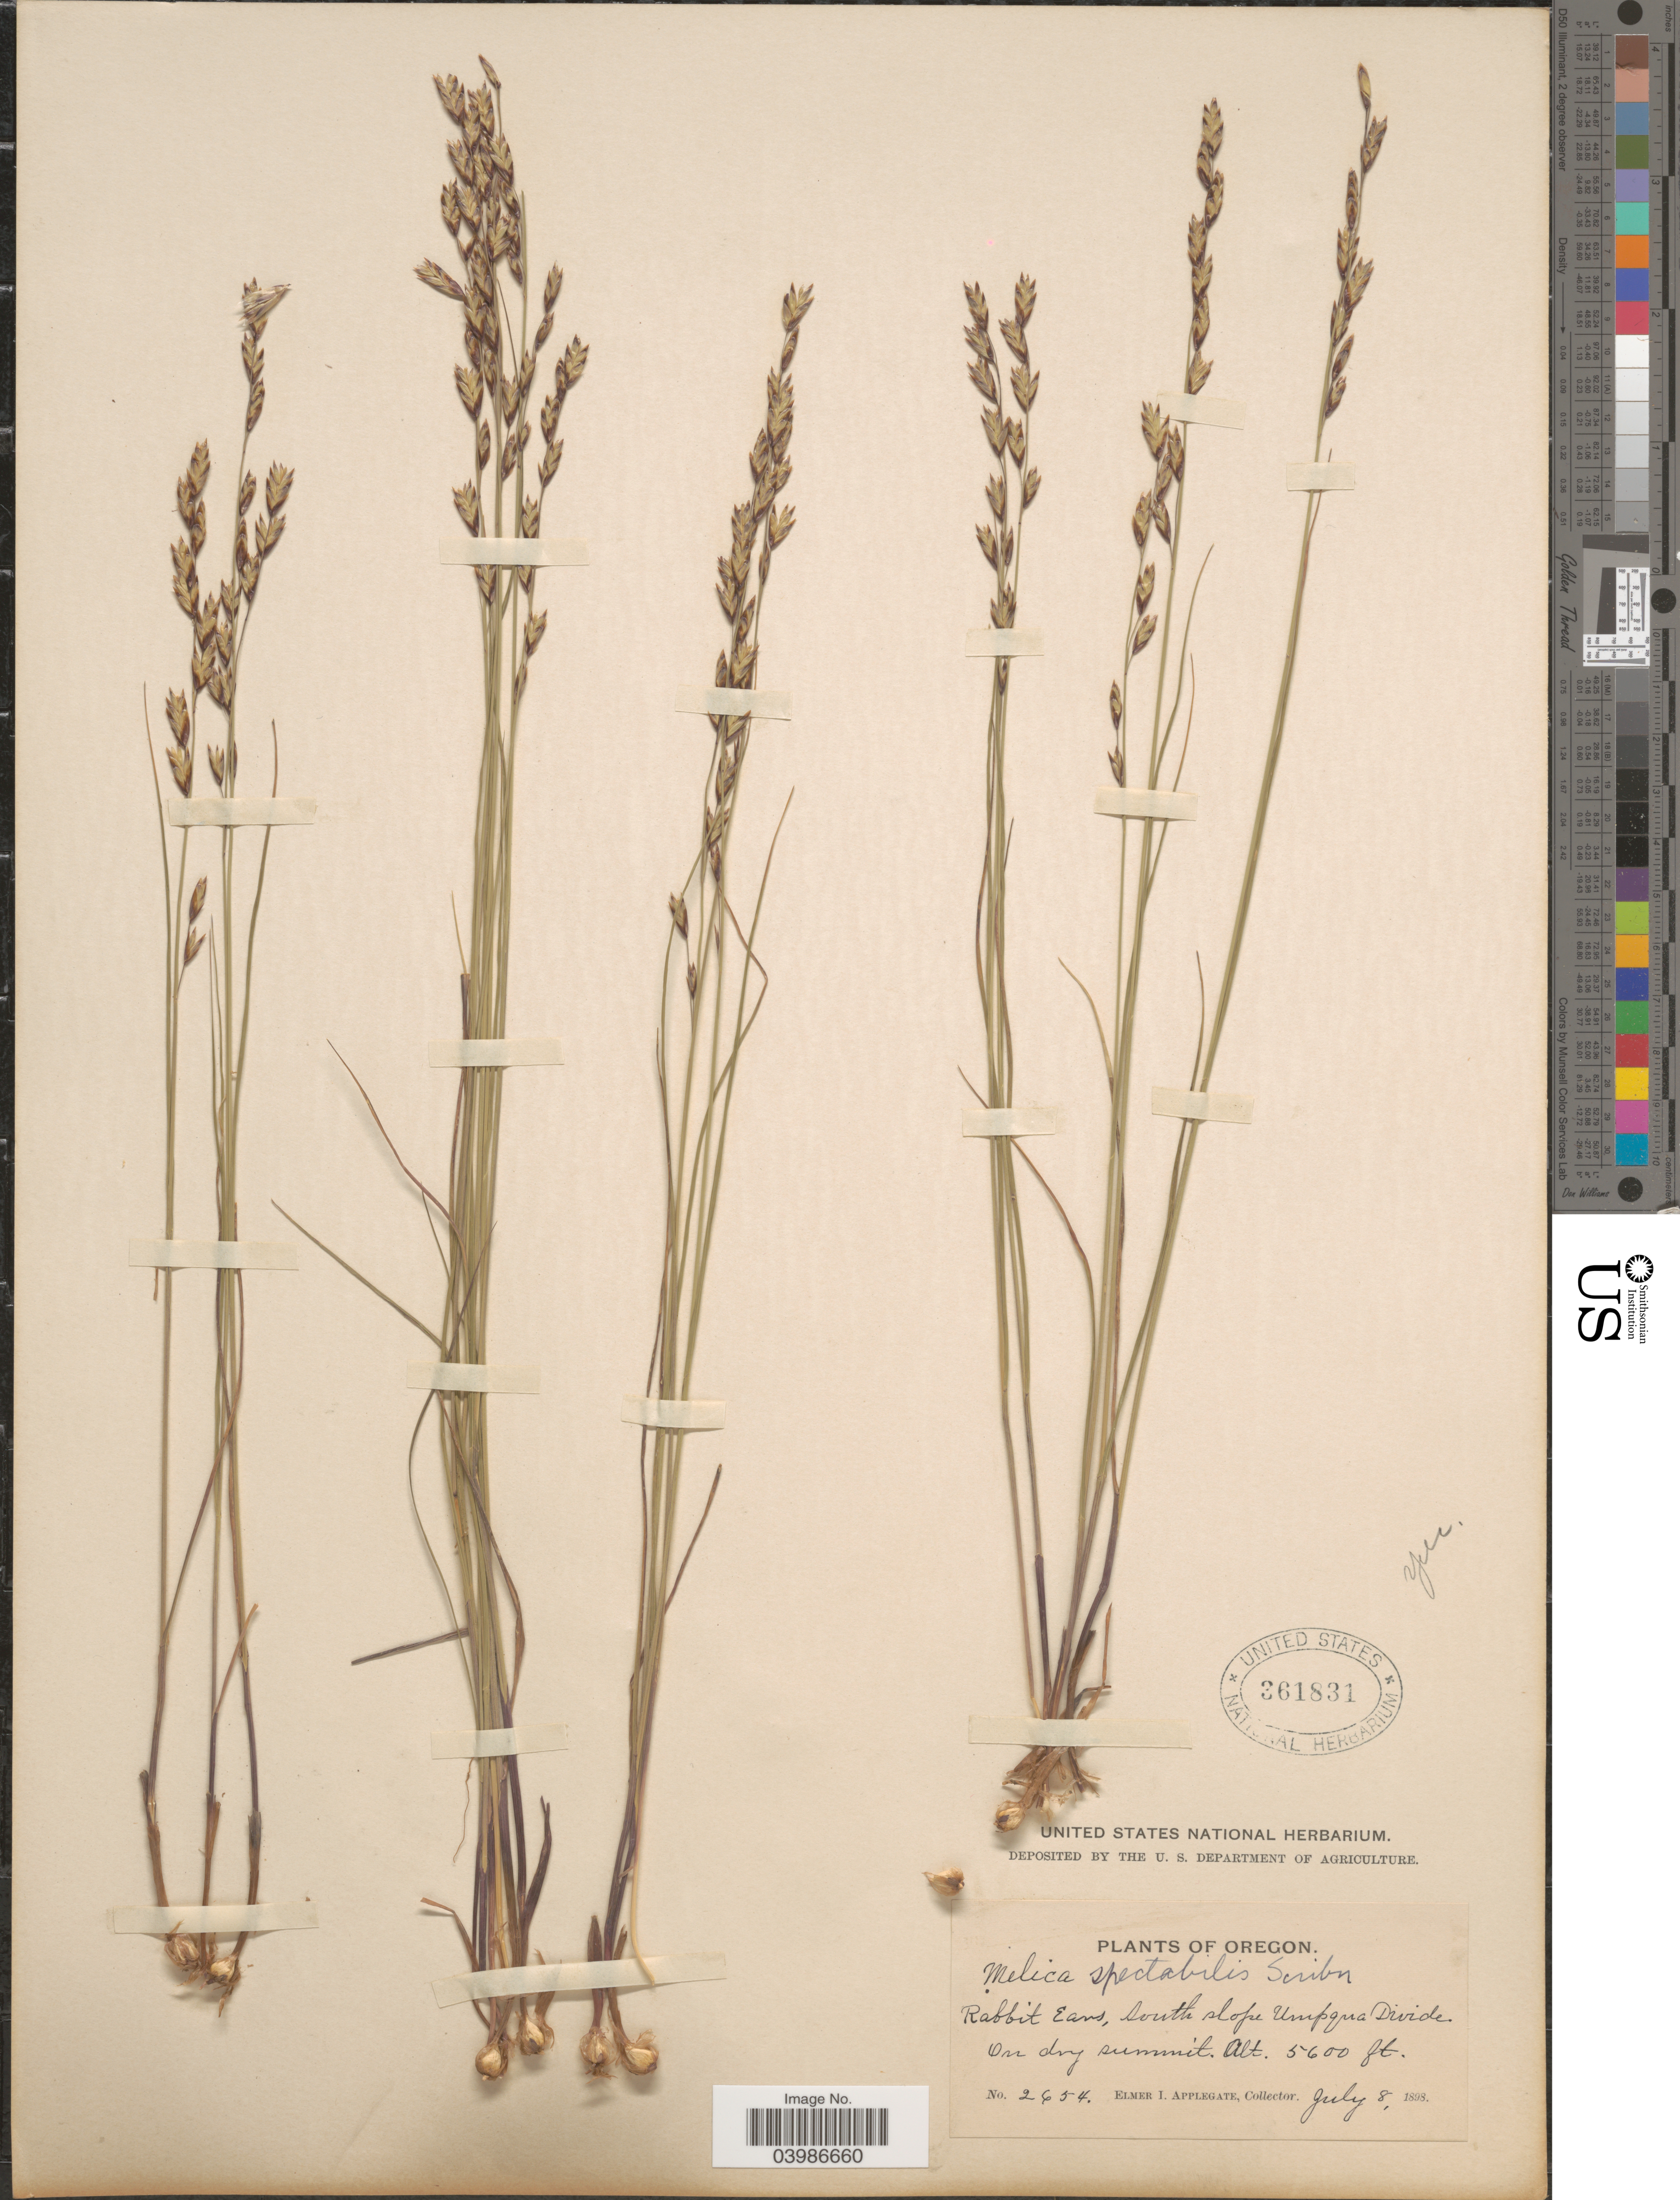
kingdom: Plantae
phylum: Tracheophyta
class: Liliopsida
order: Poales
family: Poaceae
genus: Melica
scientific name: Melica spectabilis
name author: Scribn.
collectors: E. I. Applegate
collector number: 2654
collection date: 1898-07-08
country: United States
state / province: Oregon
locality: Rabbit Ears, south slope Umpqua Divide.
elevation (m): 1707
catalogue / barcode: US 361831